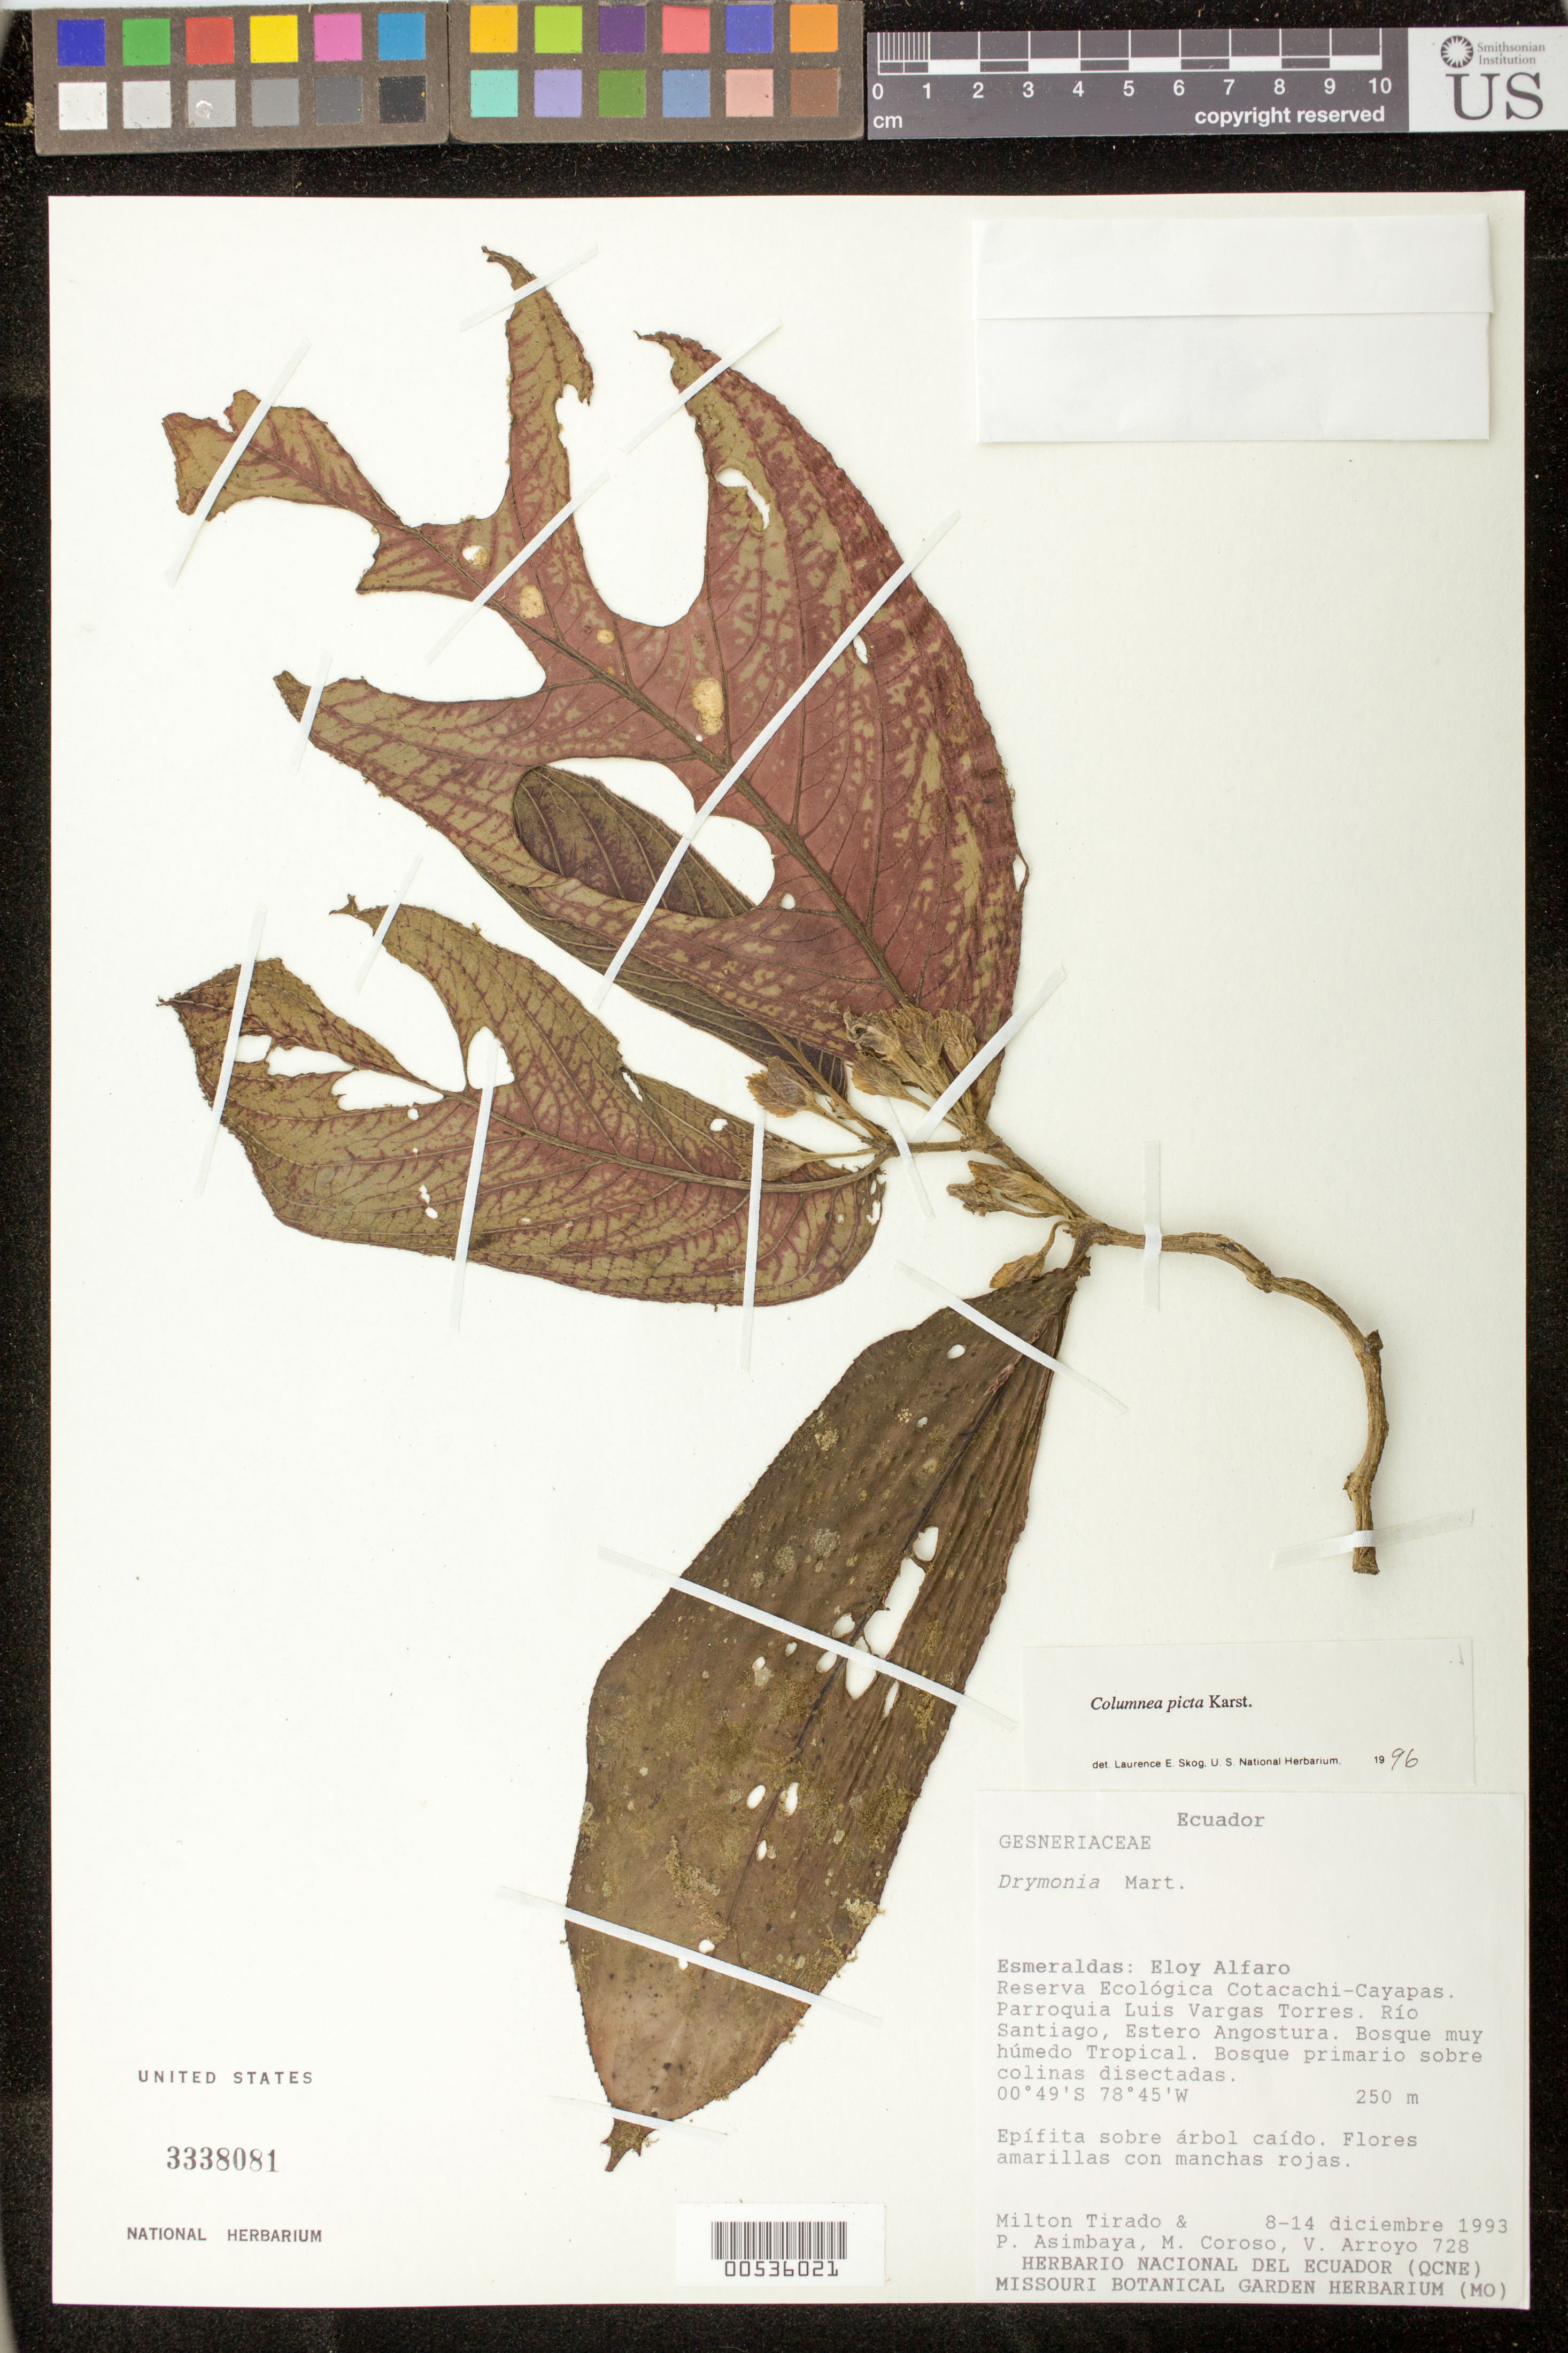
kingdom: Plantae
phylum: Tracheophyta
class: Magnoliopsida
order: Lamiales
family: Gesneriaceae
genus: Columnea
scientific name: Columnea karsteniana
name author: Singh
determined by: Skog, Laurence E.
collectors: M. Tirado, P. Asimbaya, M. Coroso & J. Arroyo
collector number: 728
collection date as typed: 8-14 Dec 1993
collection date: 1993-12-08/1993-12-14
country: Ecuador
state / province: Esmeraldas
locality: Eloy Alfaro. Reserva Ecológica Cotacachi - Cayapas. Parroquia Luis Vargas Torres. Río Santiago, Estero Angostura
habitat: Bosque muy húmedo Tropical. Bosque primario sobre colinas disectadas. Planta de sotobosque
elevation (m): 250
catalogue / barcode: US 3338081